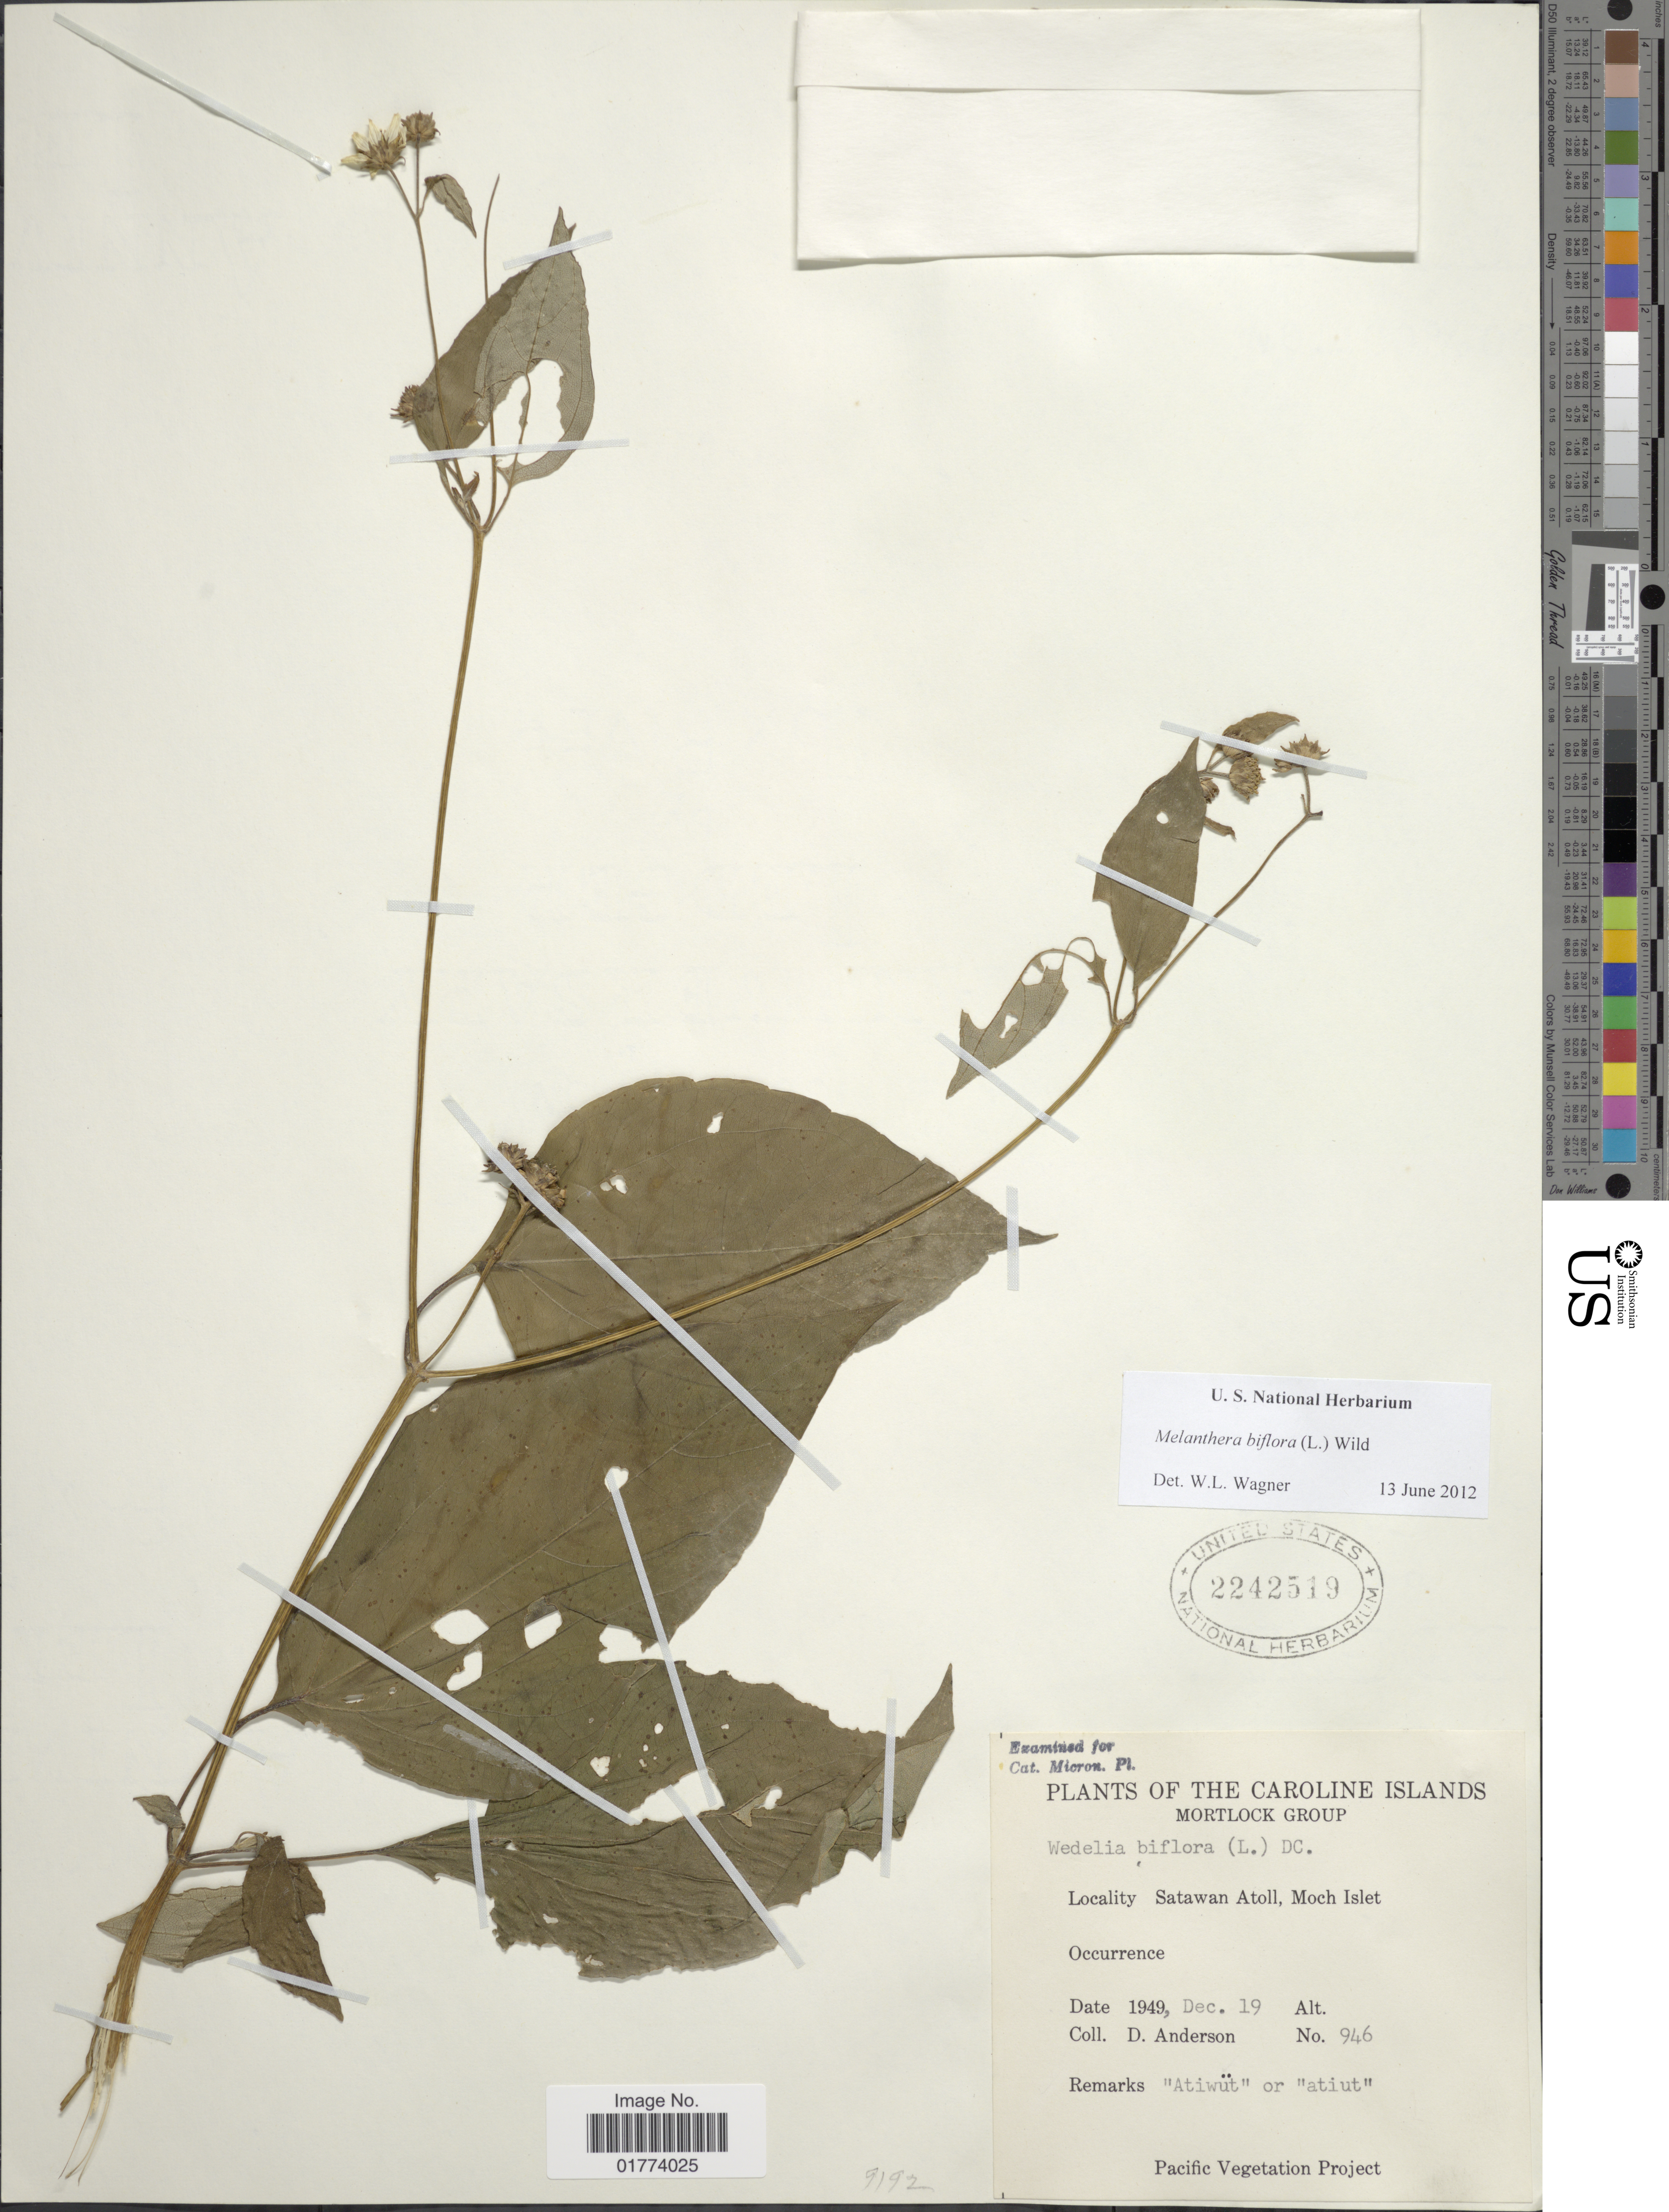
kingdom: Plantae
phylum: Tracheophyta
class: Magnoliopsida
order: Asterales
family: Asteraceae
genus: Wollastonia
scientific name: Wollastonia biflora var. biflora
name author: (L.) DC.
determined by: Wagner, W. L., (BOT), Smithsonian Institution - National Museum of Natural History (UNITED STATES)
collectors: D. Anderson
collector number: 946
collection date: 1949-12-19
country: Micronesia, Federated States of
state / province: Truk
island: Satawan Atoll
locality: Mortlock Group, Satawan Atoll, Moch Islet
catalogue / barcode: US 2242519